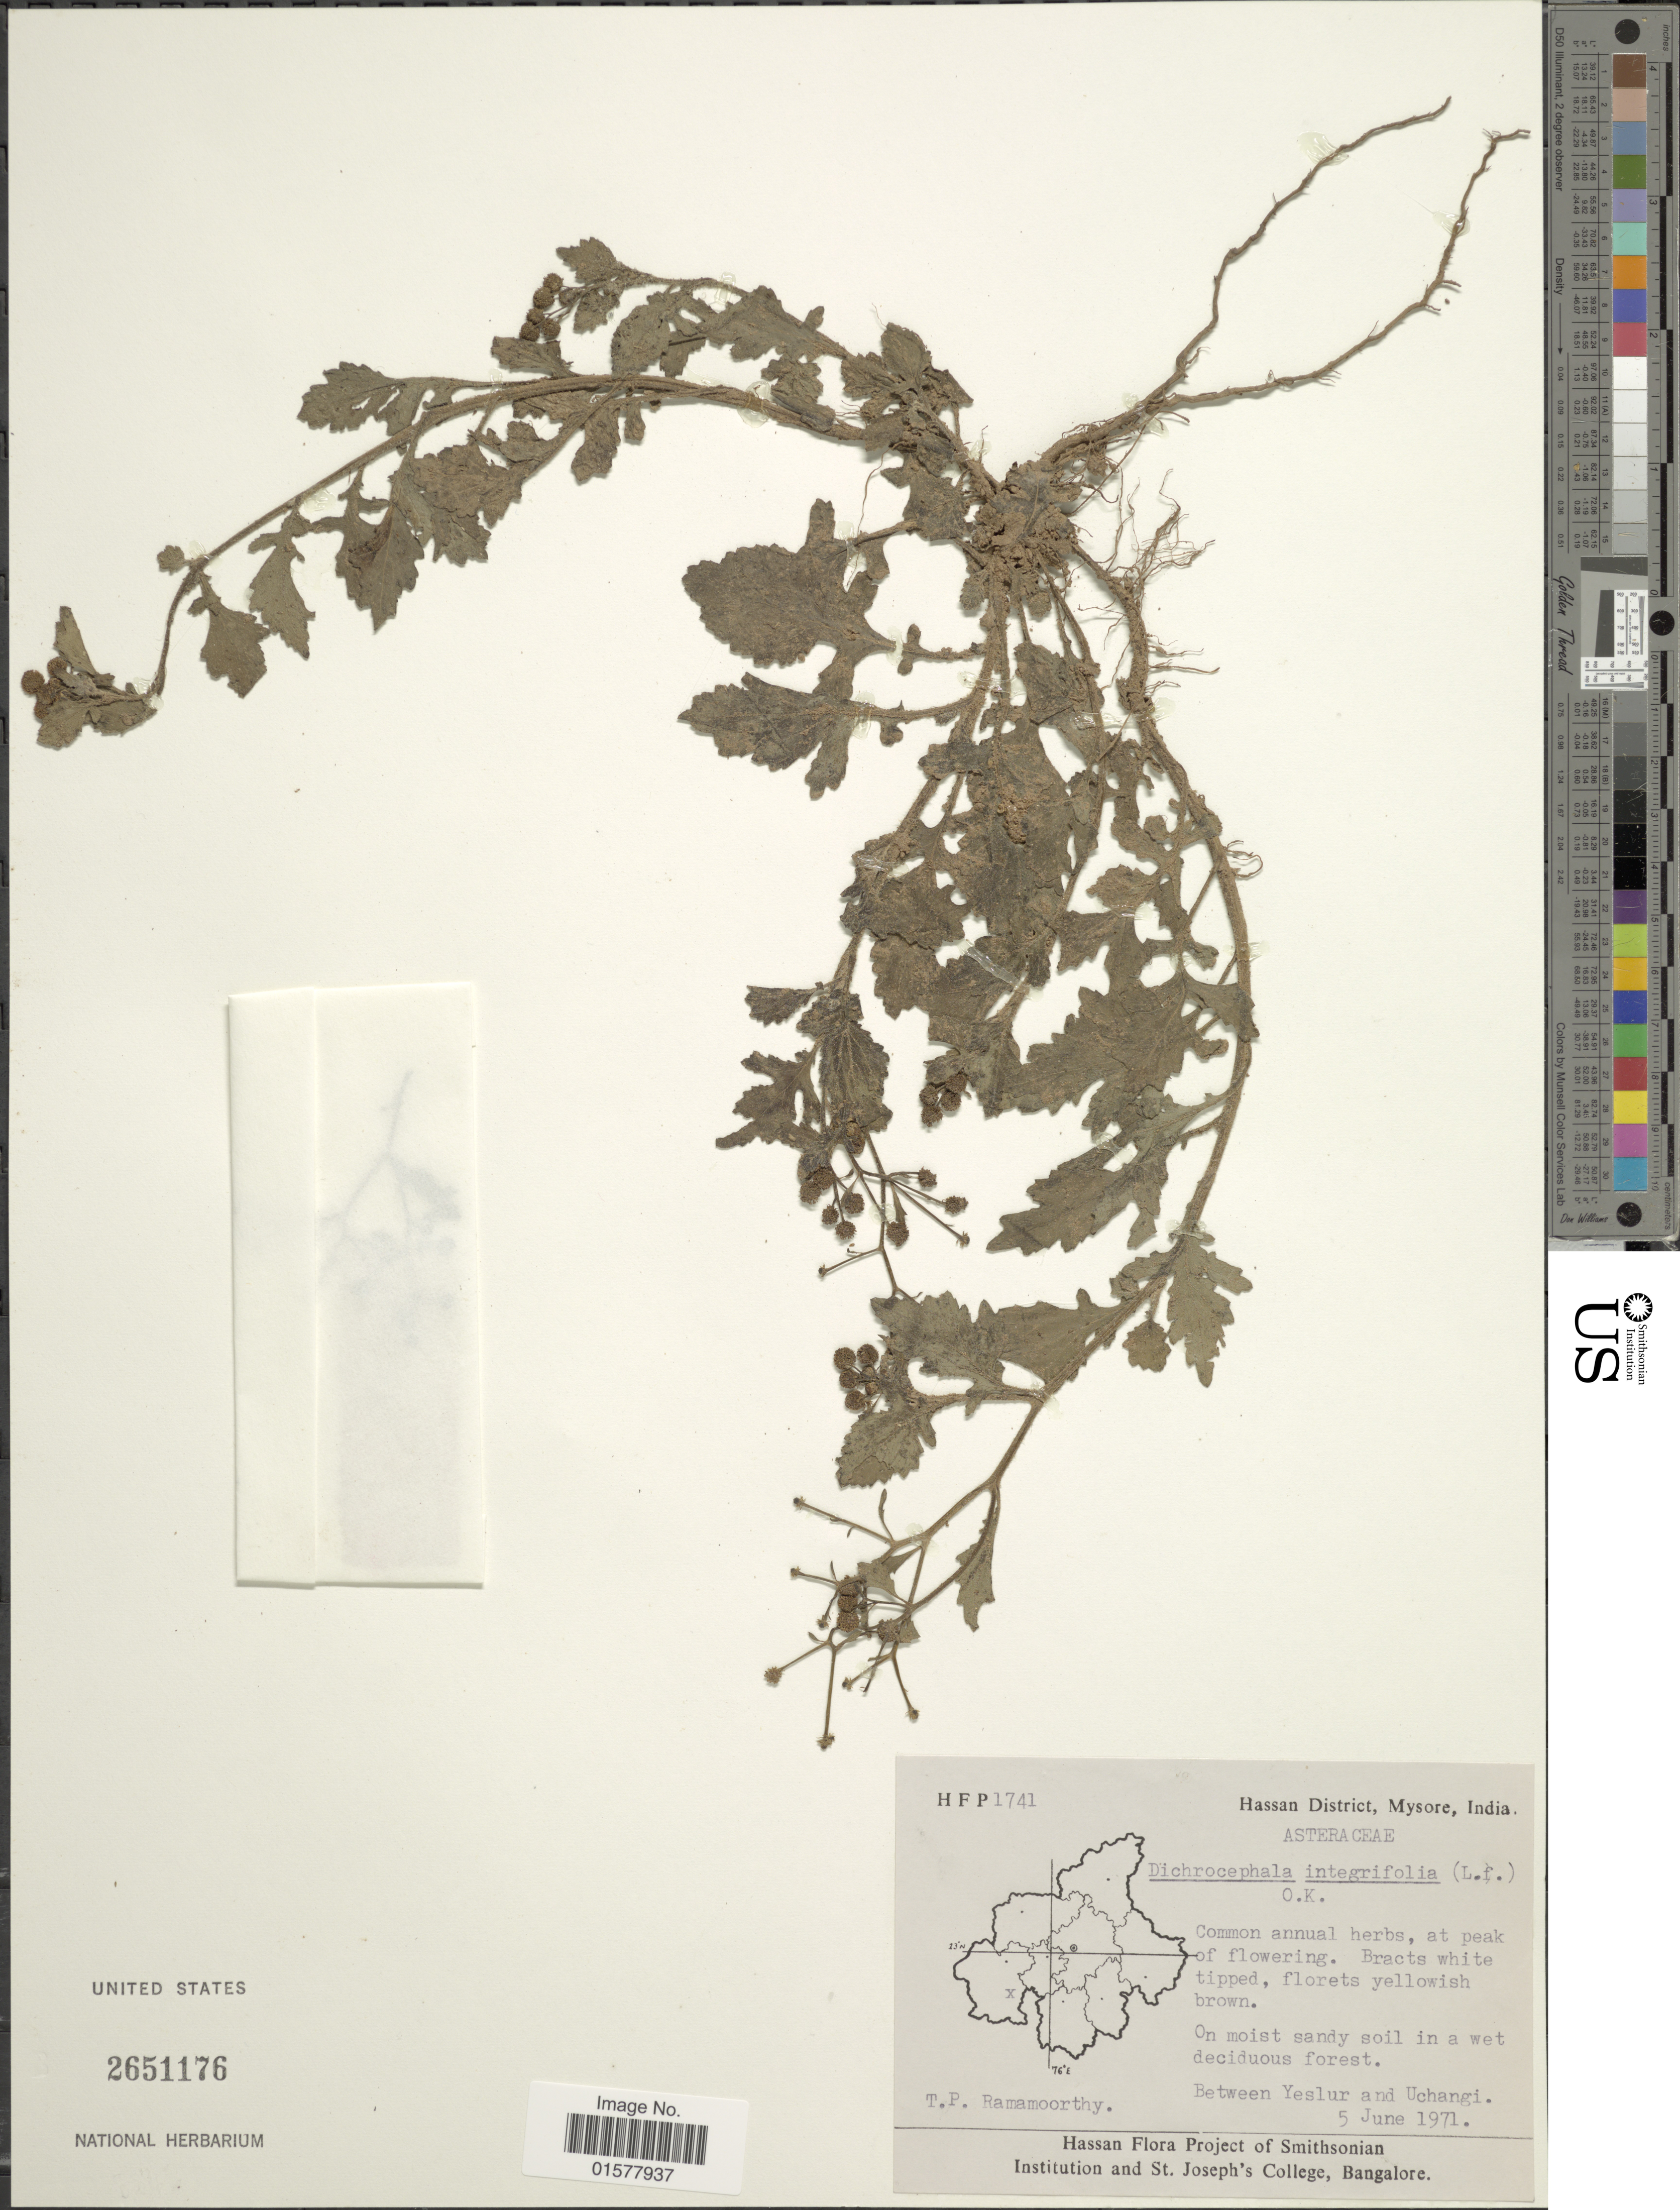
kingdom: Plantae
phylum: Tracheophyta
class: Magnoliopsida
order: Asterales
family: Asteraceae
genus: Dichrocephala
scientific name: Dichrocephala integrifolia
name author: (L. f.) Kuntze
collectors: T. P. Ramamoorthy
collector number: HFP 1741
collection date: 1971-06-05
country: India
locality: Hassan District, Mysore, India, Between Yeslur and Uchangi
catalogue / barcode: US 2651176